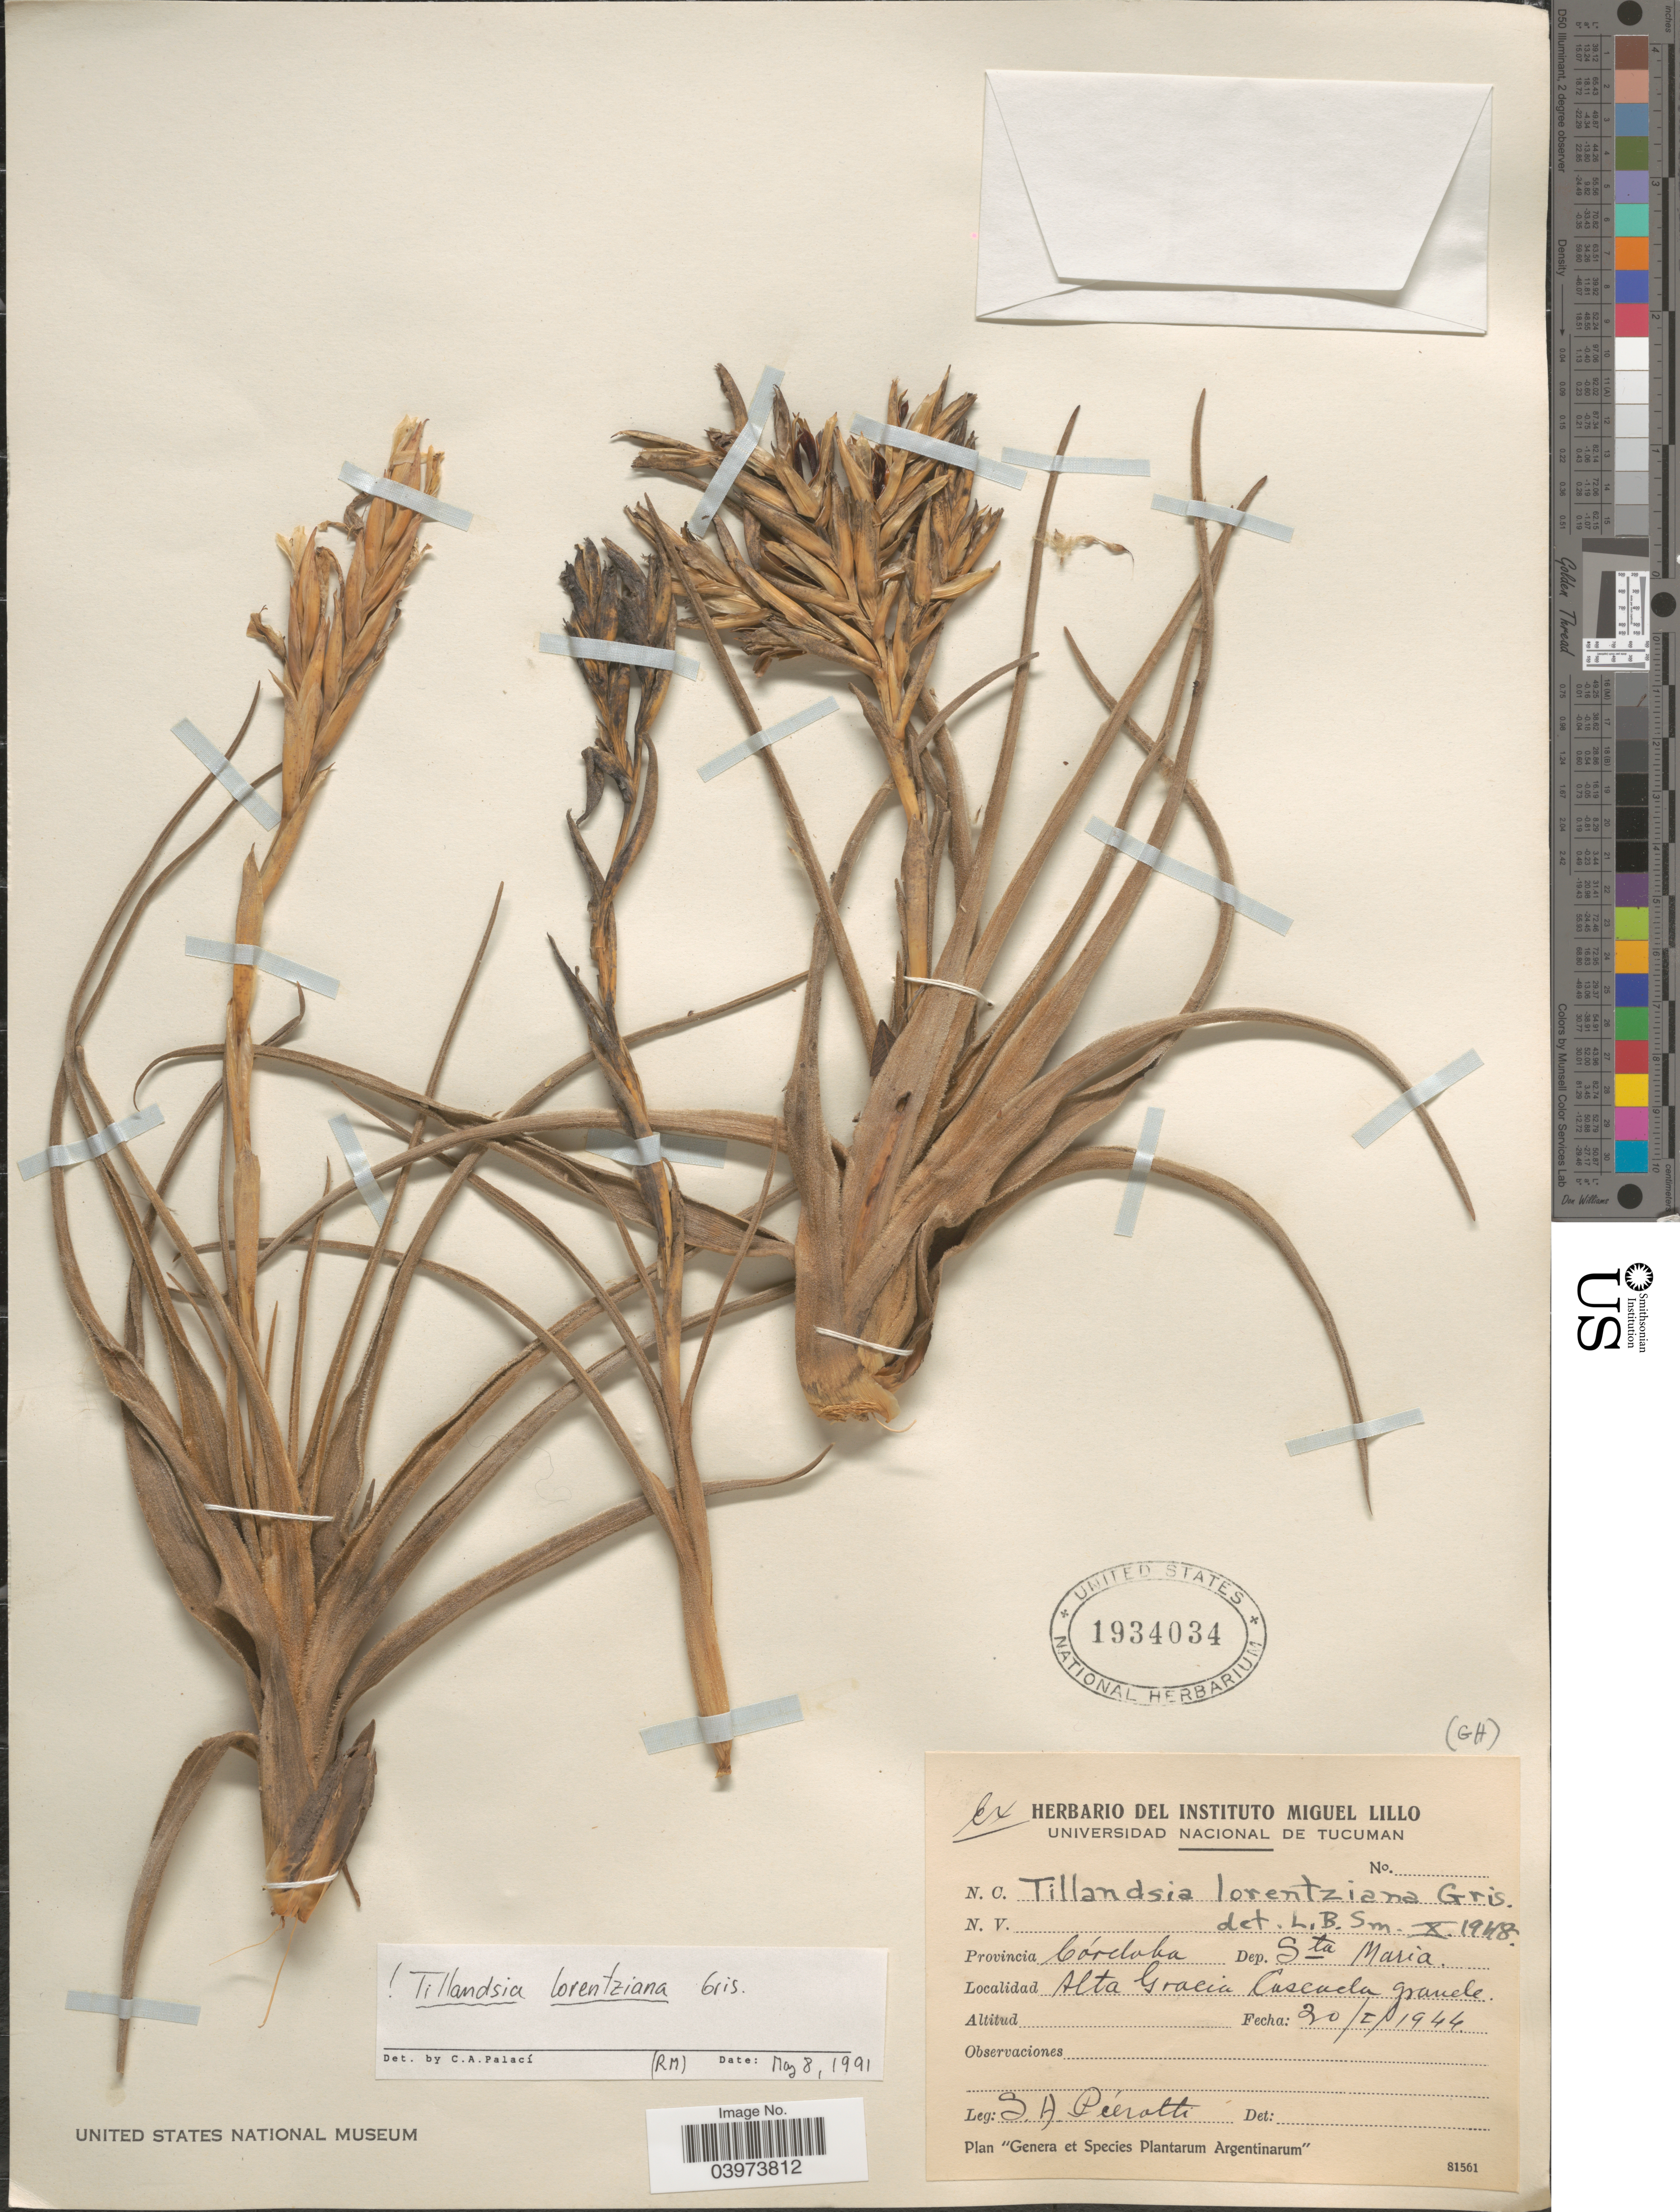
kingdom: Plantae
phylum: Tracheophyta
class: Liliopsida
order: Poales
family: Bromeliaceae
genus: Tillandsia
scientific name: Tillandsia lorentziana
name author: Griseb.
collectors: S. A. Pierotti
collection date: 1944-01-20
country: Argentina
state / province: Cordoba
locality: Dep. Sta Maria. Alta Gracia Cascada grande.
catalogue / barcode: US 1934034